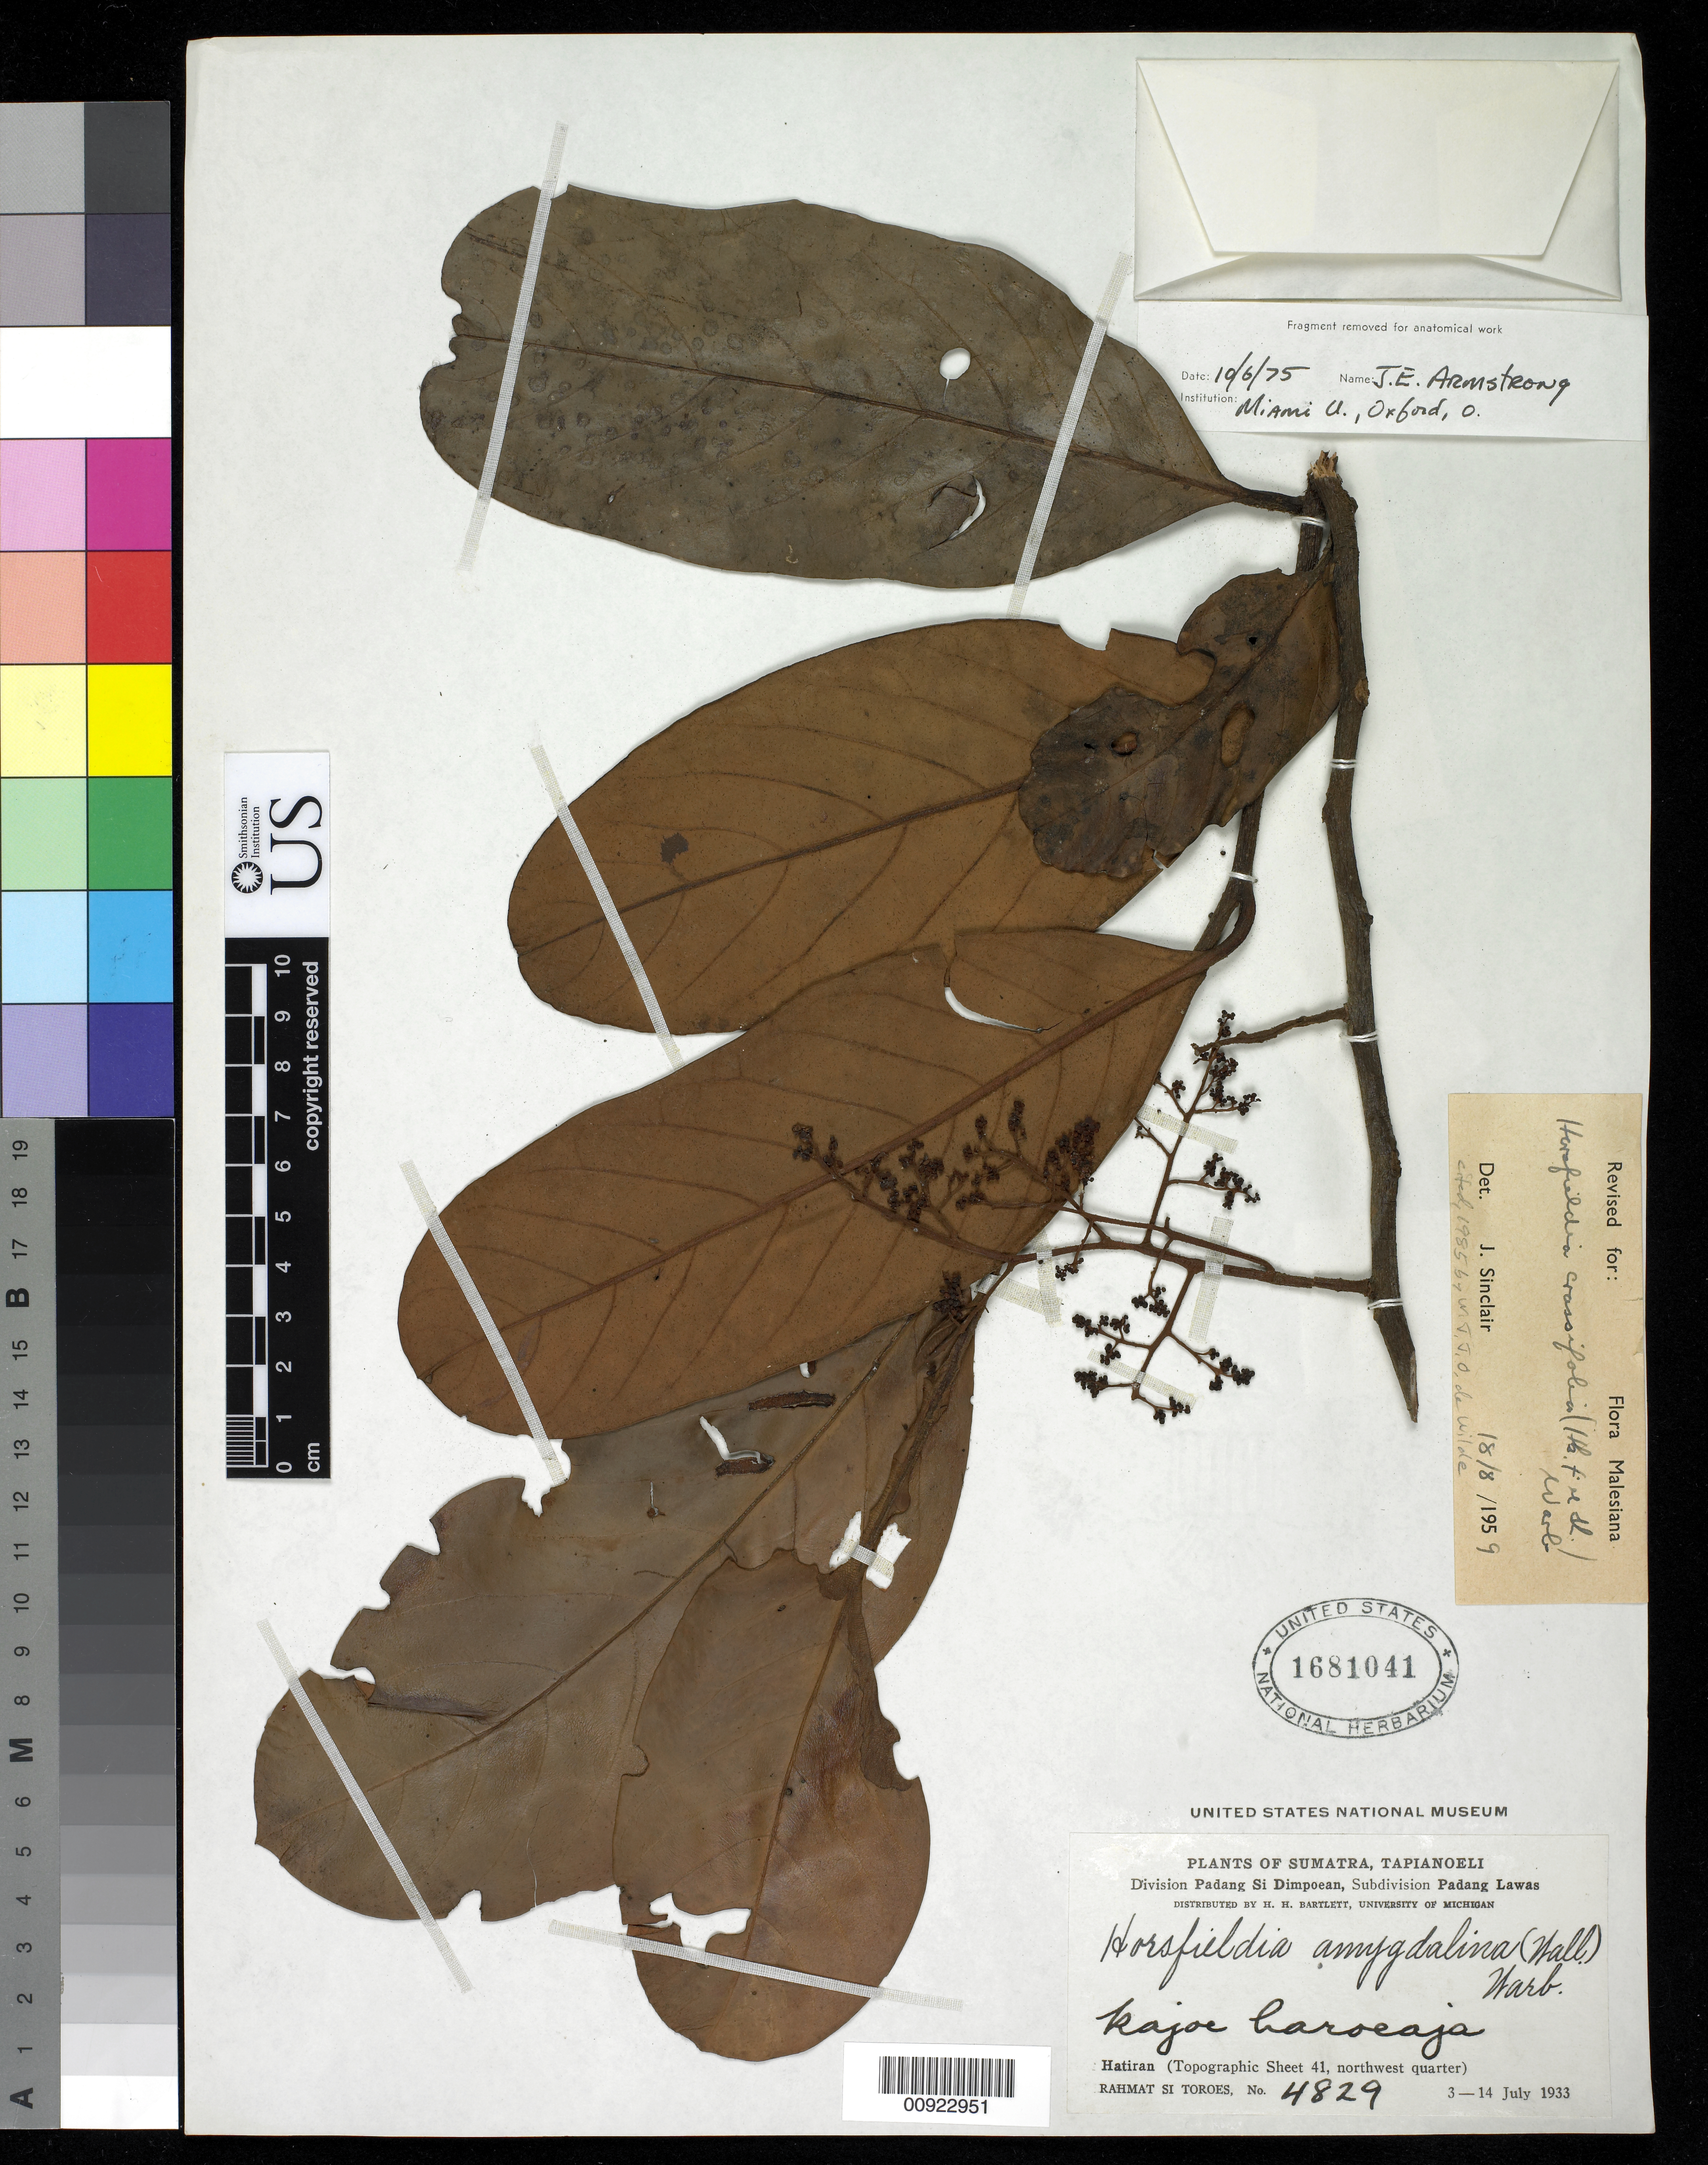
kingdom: Plantae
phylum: Tracheophyta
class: Magnoliopsida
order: Magnoliales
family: Myristicaceae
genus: Horsfieldia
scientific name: Horsfieldia crassifolia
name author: (Hook. f. & Thomson) Warb.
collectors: Rahmat Si Boeea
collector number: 4829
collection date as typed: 03 Jul 1933 to 14 Jul 1933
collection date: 1933-07-03/1933-07-14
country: Indonesia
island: Sumatra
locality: Tapianoeli; Division Padan Si Dimpoean, Subdivision Padang Lawas. Hatiran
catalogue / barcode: US 1681041